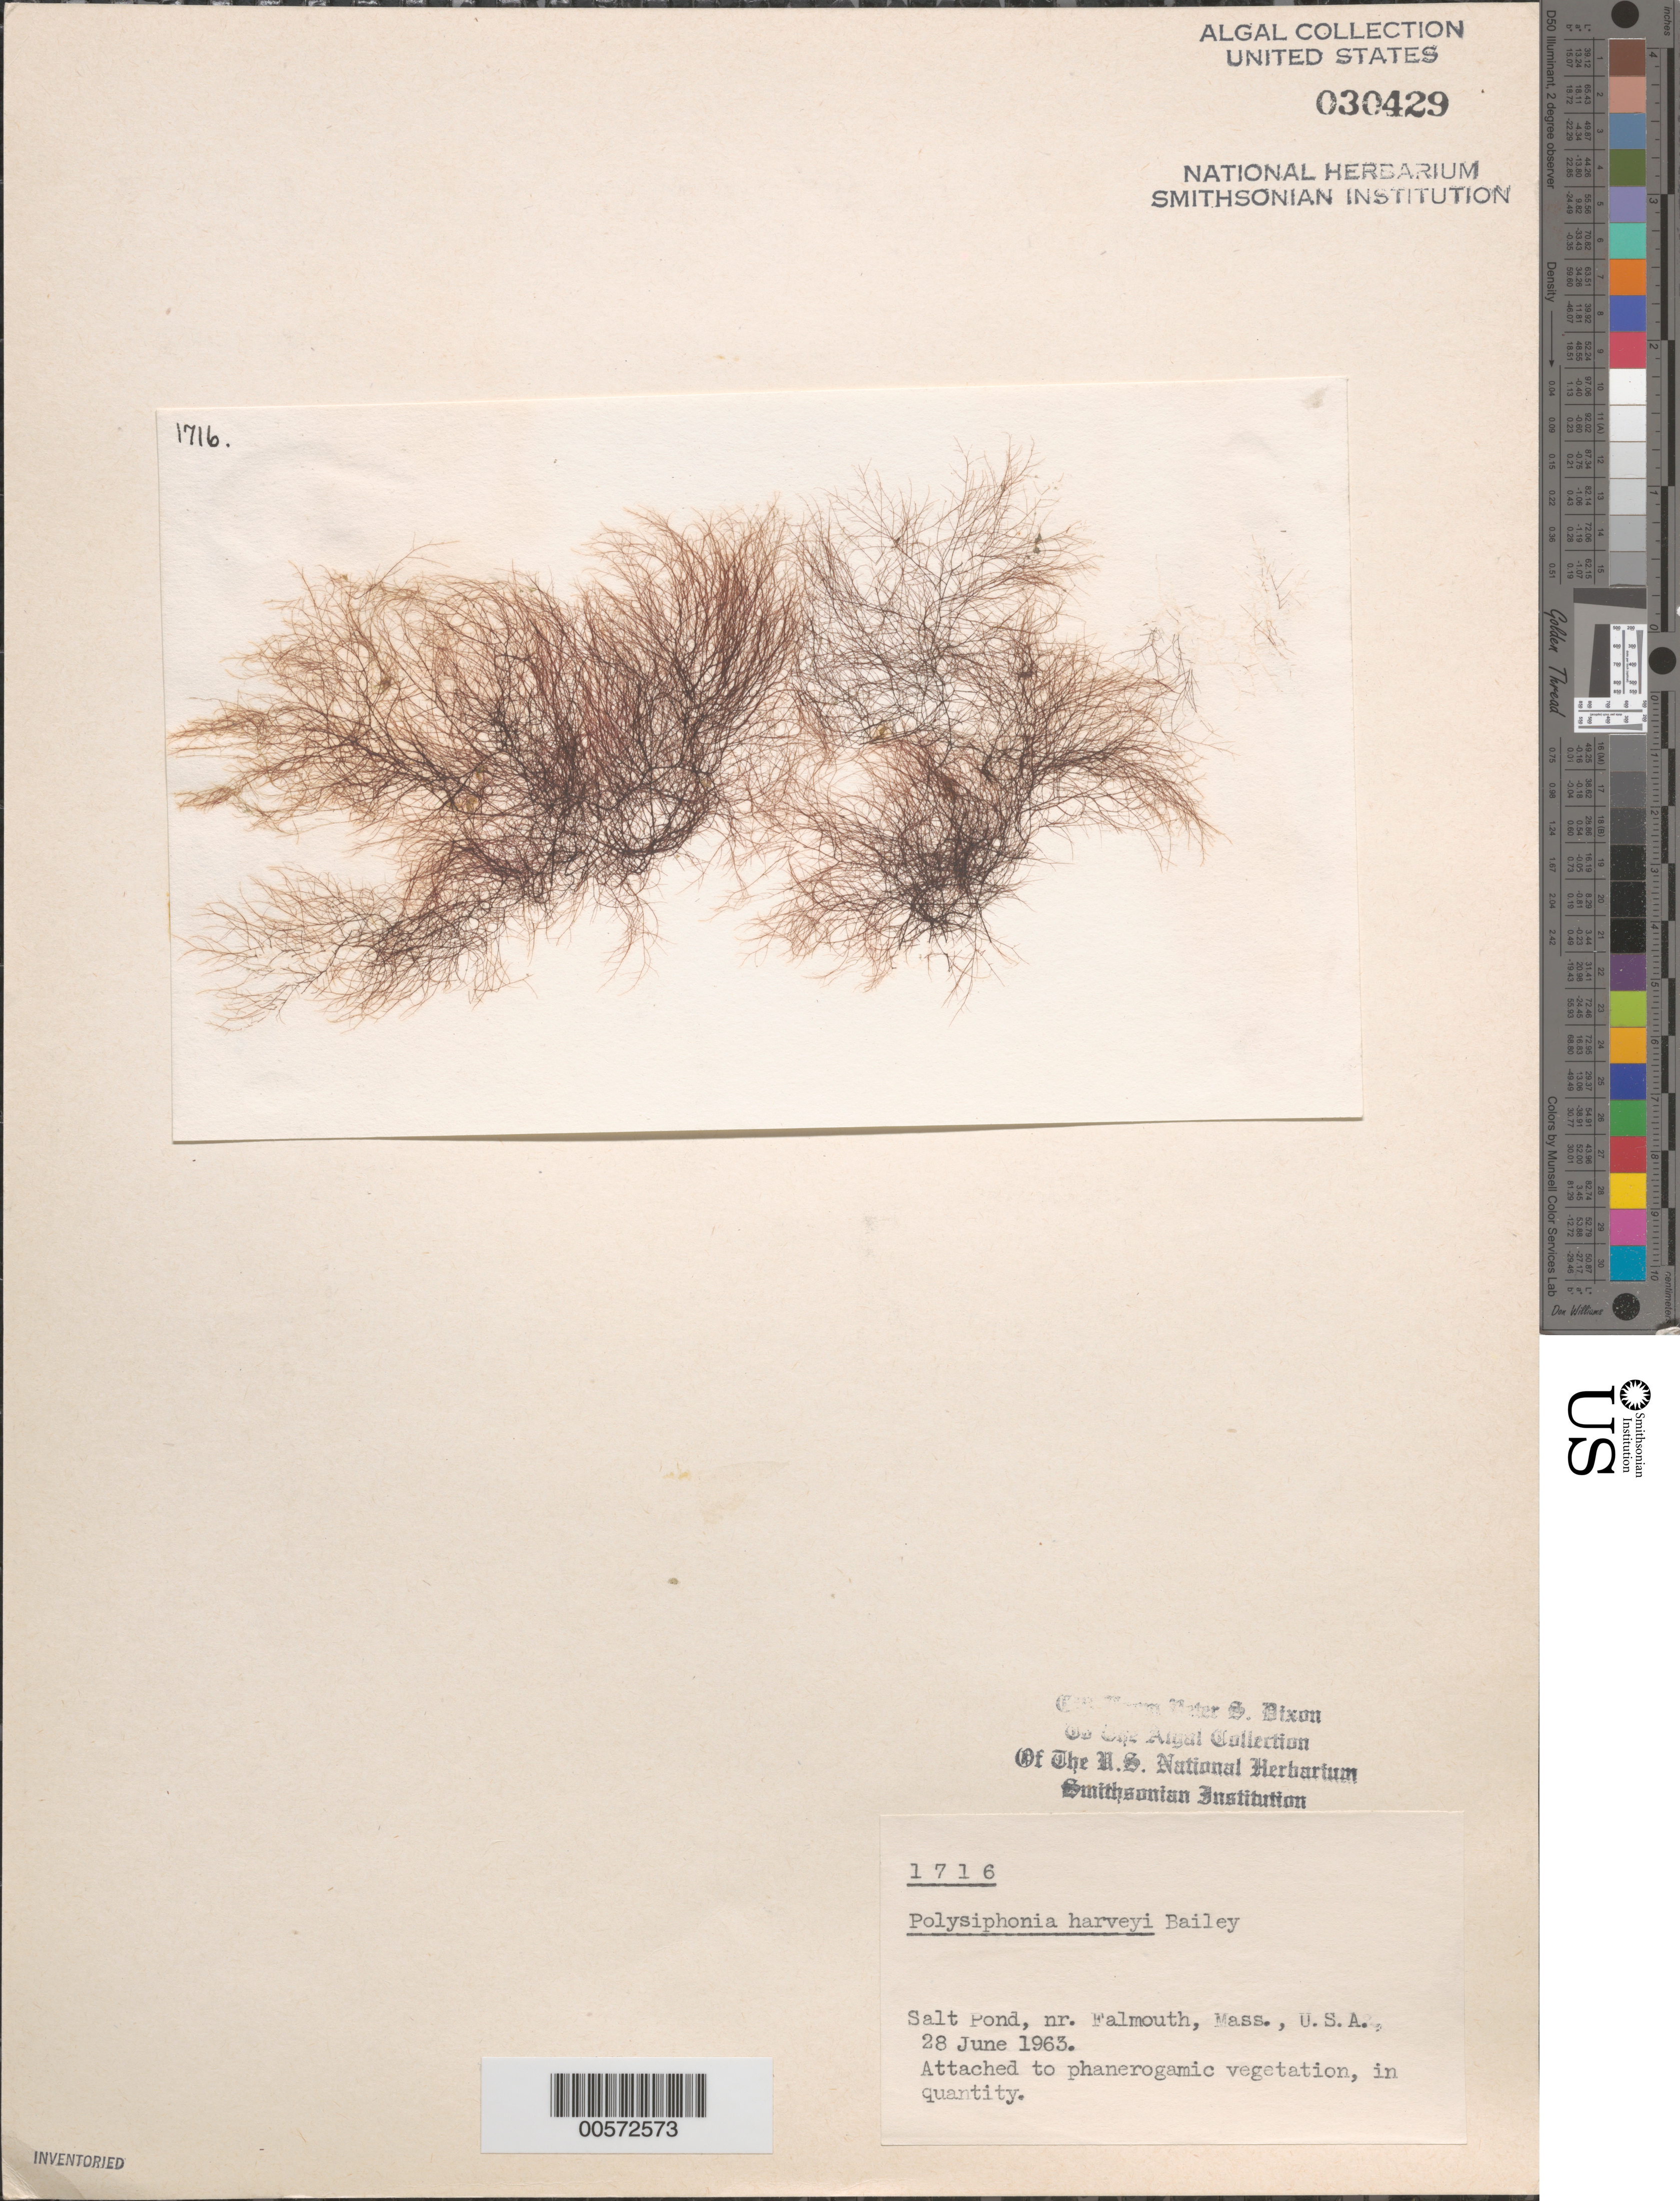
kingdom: Plantae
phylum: Rhodophyta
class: Florideophyceae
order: Ceramiales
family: Rhodomelaceae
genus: Melanothamnus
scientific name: Melanothamnus harveyi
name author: (Bailey) Diaz-Tapia & C.A. Maggs in Diaz-Tapia et al.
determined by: Algae name updating Project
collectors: P. S. Dixon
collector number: PSD 1716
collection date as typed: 28 Jun 1963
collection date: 1963-06-28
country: United States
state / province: Massachusetts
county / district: Barnstable County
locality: Salt Pond, near Falmouth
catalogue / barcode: US 30429